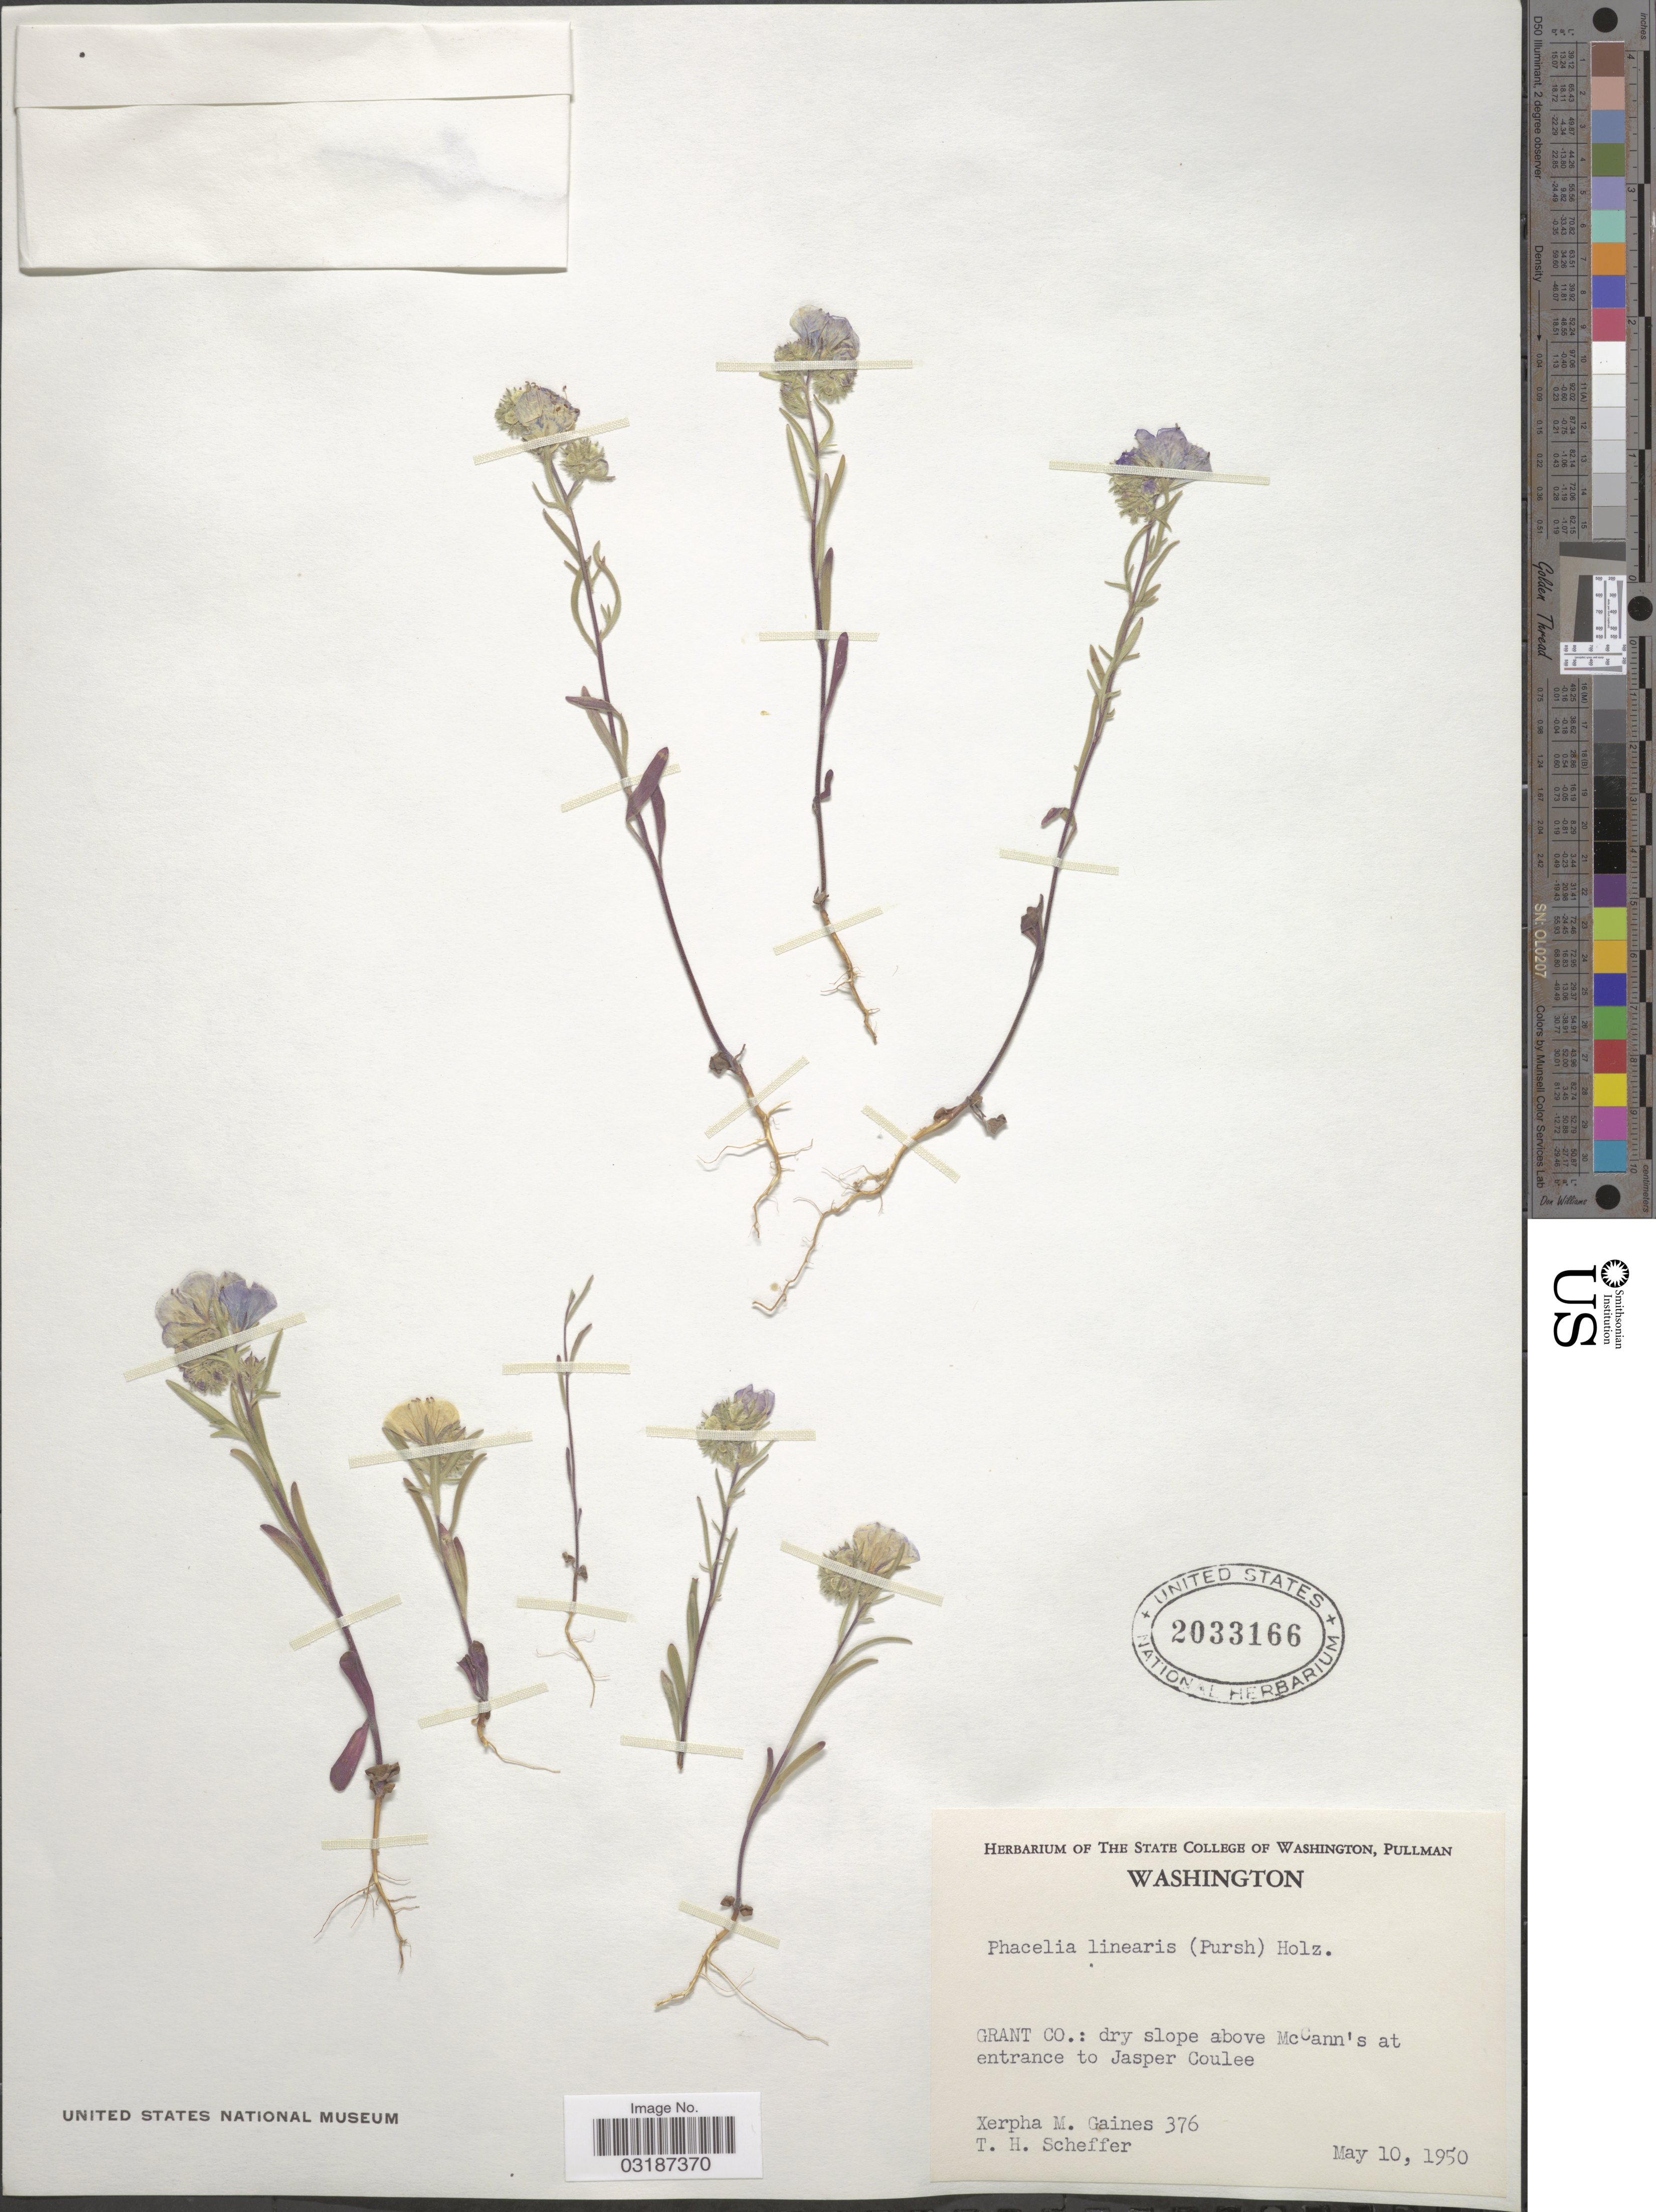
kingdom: Plantae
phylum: Tracheophyta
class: Magnoliopsida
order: Boraginales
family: Hydrophyllaceae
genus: Phacelia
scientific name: Phacelia linearis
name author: (Pursh) Holz.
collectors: X. Gaines & T. Scheffer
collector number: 376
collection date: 1950-05-10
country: United States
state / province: Washington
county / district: Grant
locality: Grant Co.: dry slope above McCann's at entrance to Jasper Coulee.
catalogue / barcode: US 2033166